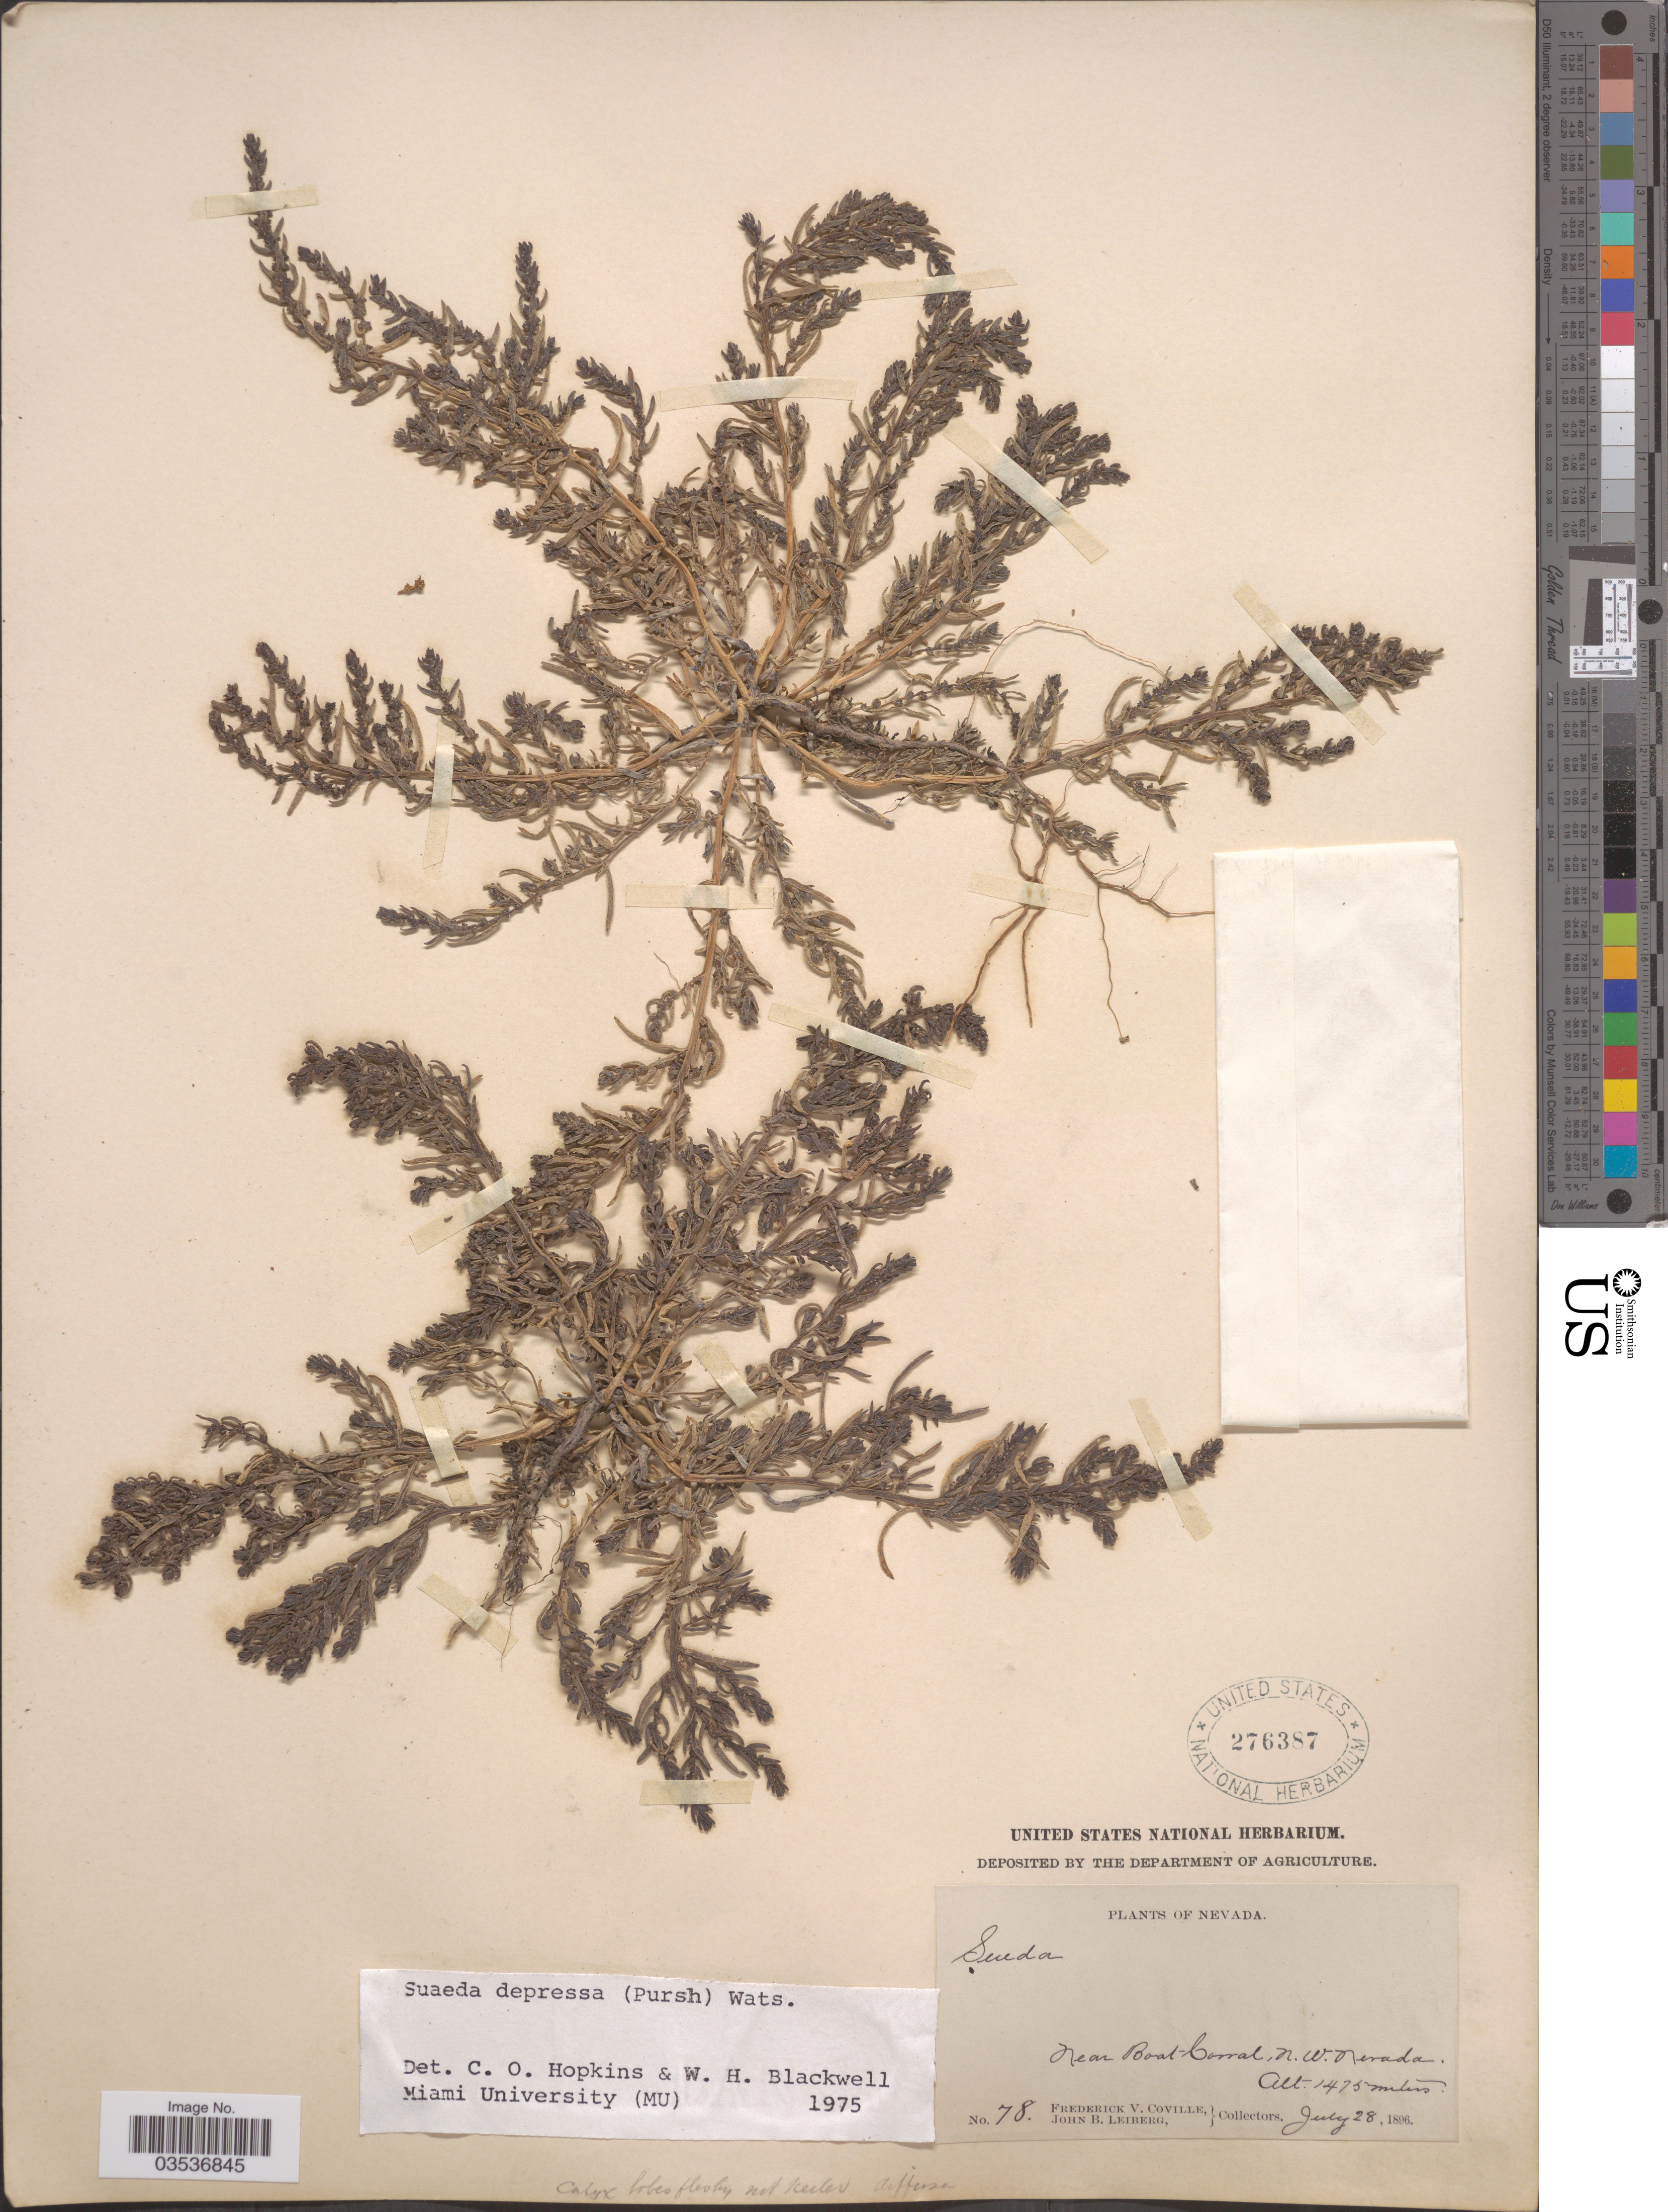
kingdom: Plantae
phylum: Tracheophyta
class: Magnoliopsida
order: Caryophyllales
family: Amaranthaceae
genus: Suaeda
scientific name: Suaeda depressa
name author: (Pursh) S. Watson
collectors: F. V. Coville & J. B. Leiberg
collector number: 78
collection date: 1896-07-28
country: United States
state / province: Nevada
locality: Near Boat Corral, N.W. Nevada.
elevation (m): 1475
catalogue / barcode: US 276387